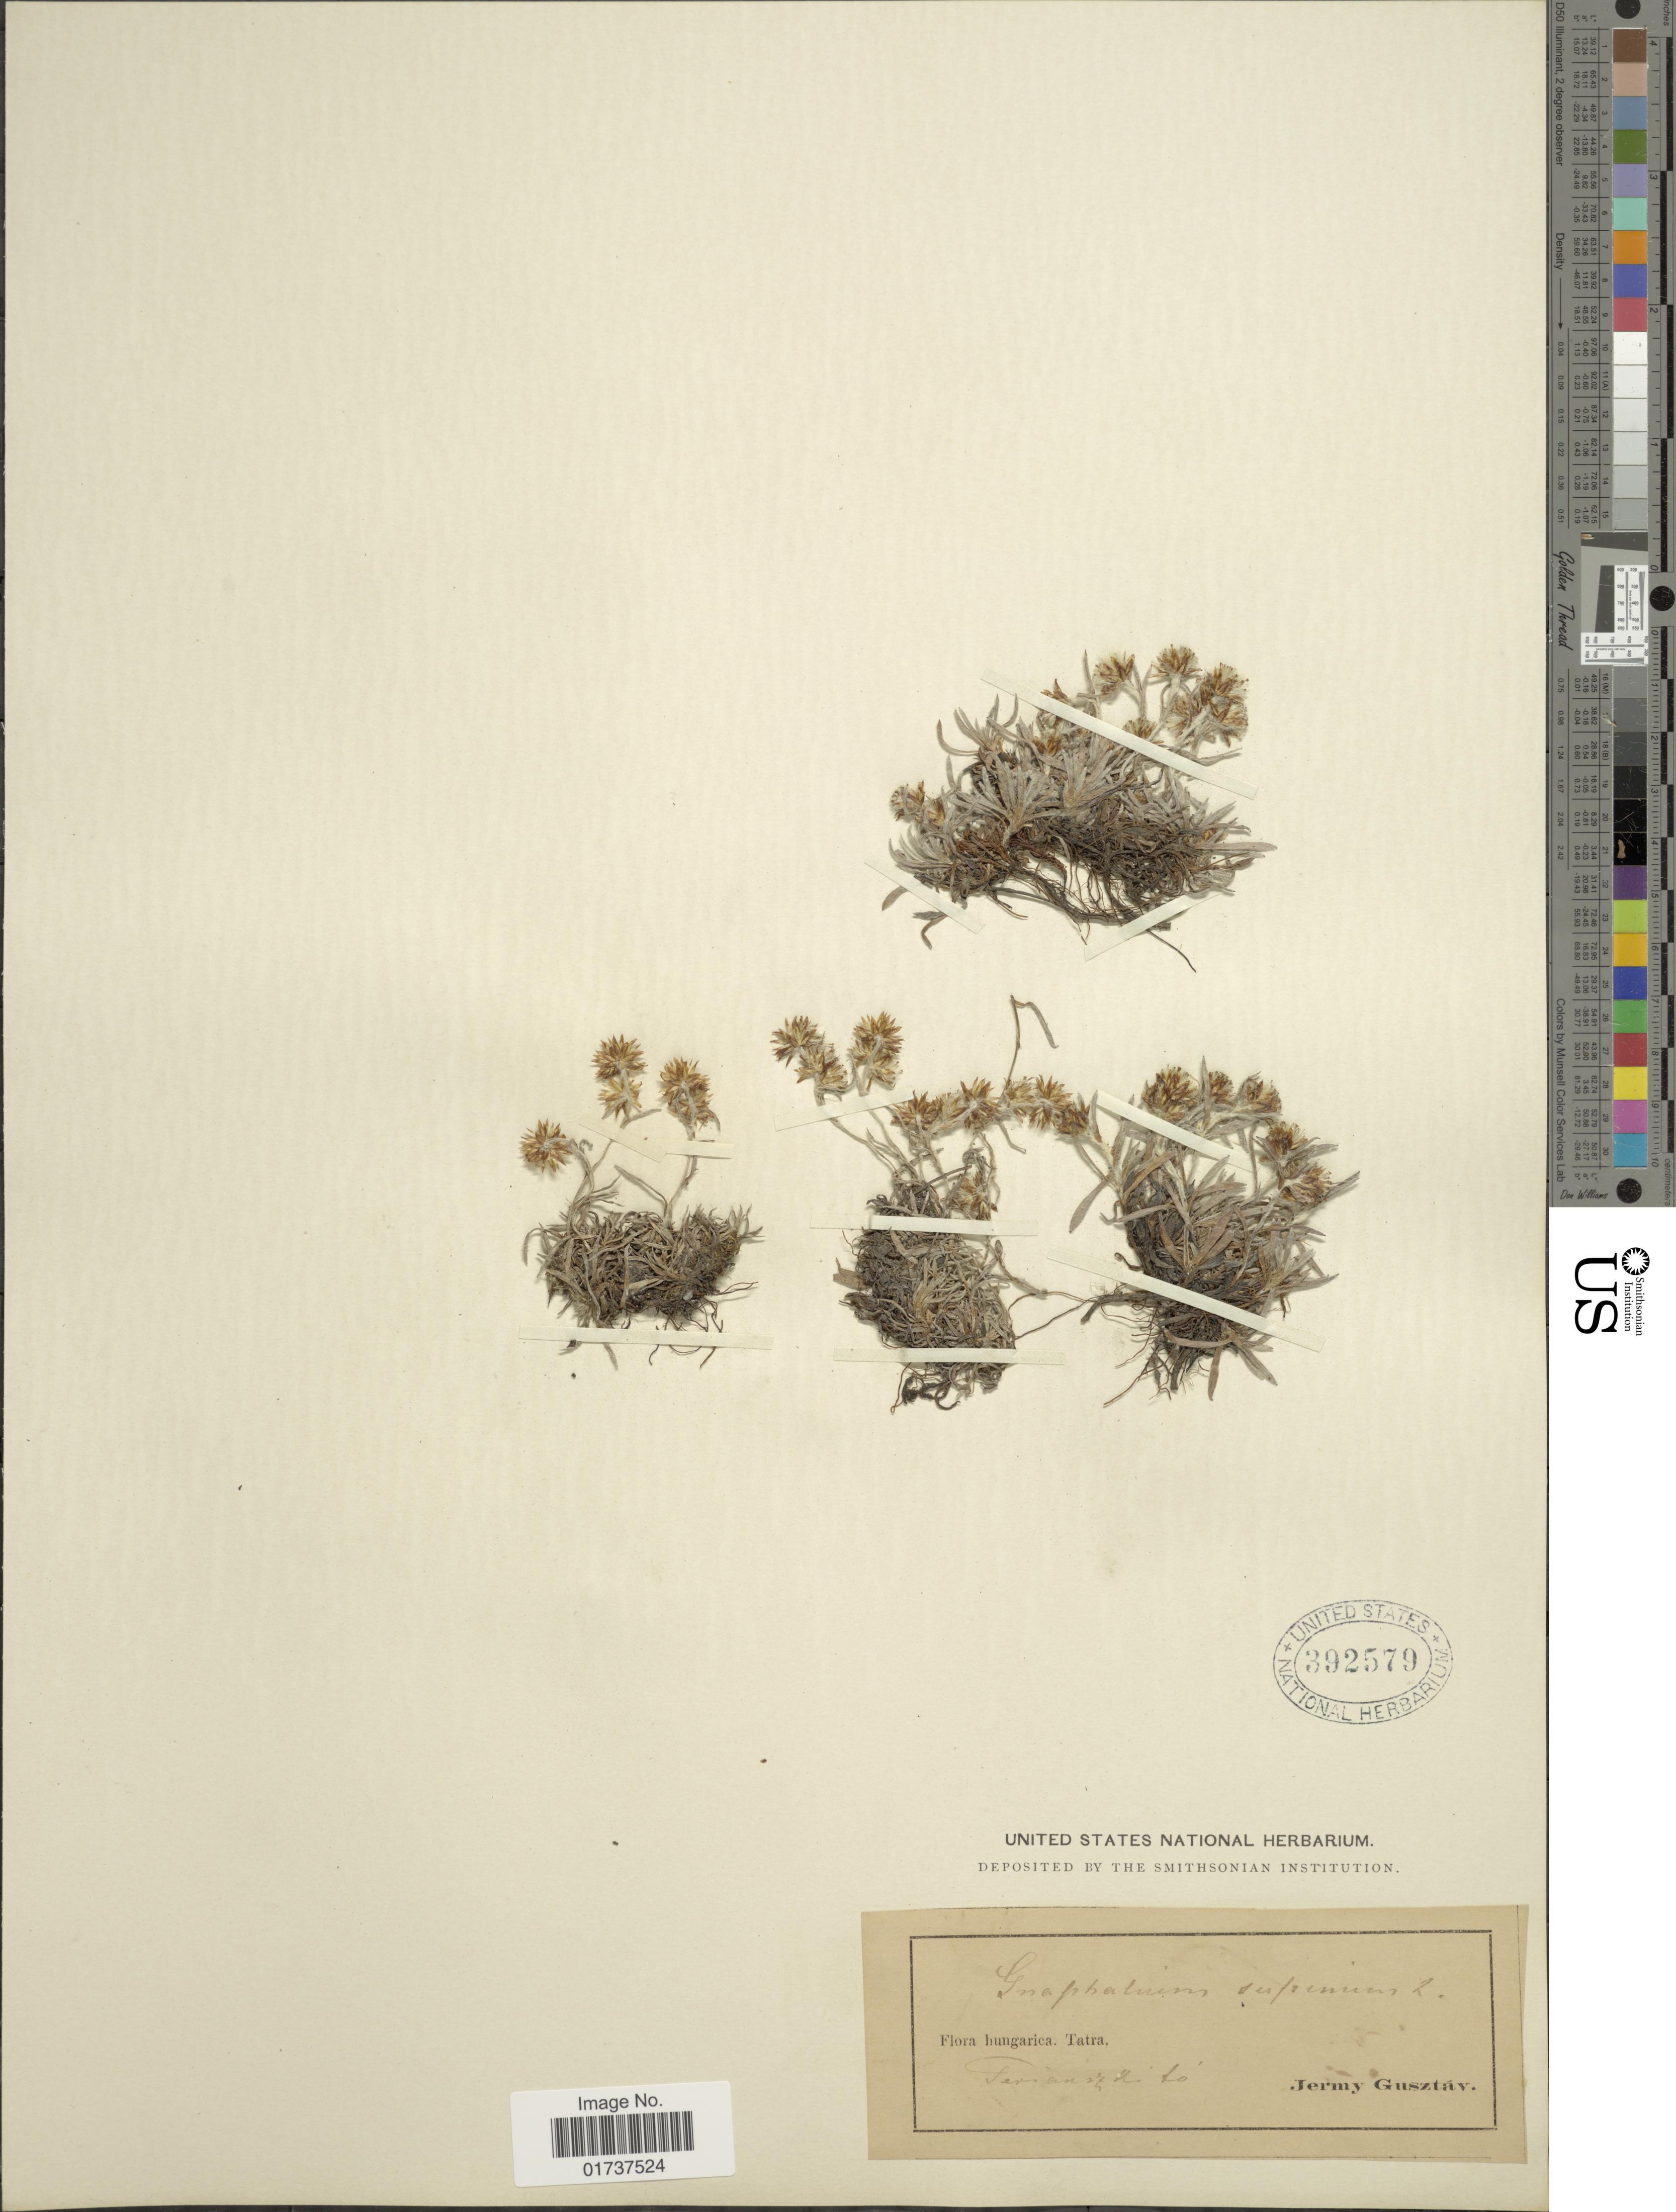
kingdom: Plantae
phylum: Tracheophyta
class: Magnoliopsida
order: Asterales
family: Asteraceae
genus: Gnaphalium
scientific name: Gnaphalium supinum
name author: L.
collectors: G. Jermy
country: Hungary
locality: Tatra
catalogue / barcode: US 392579